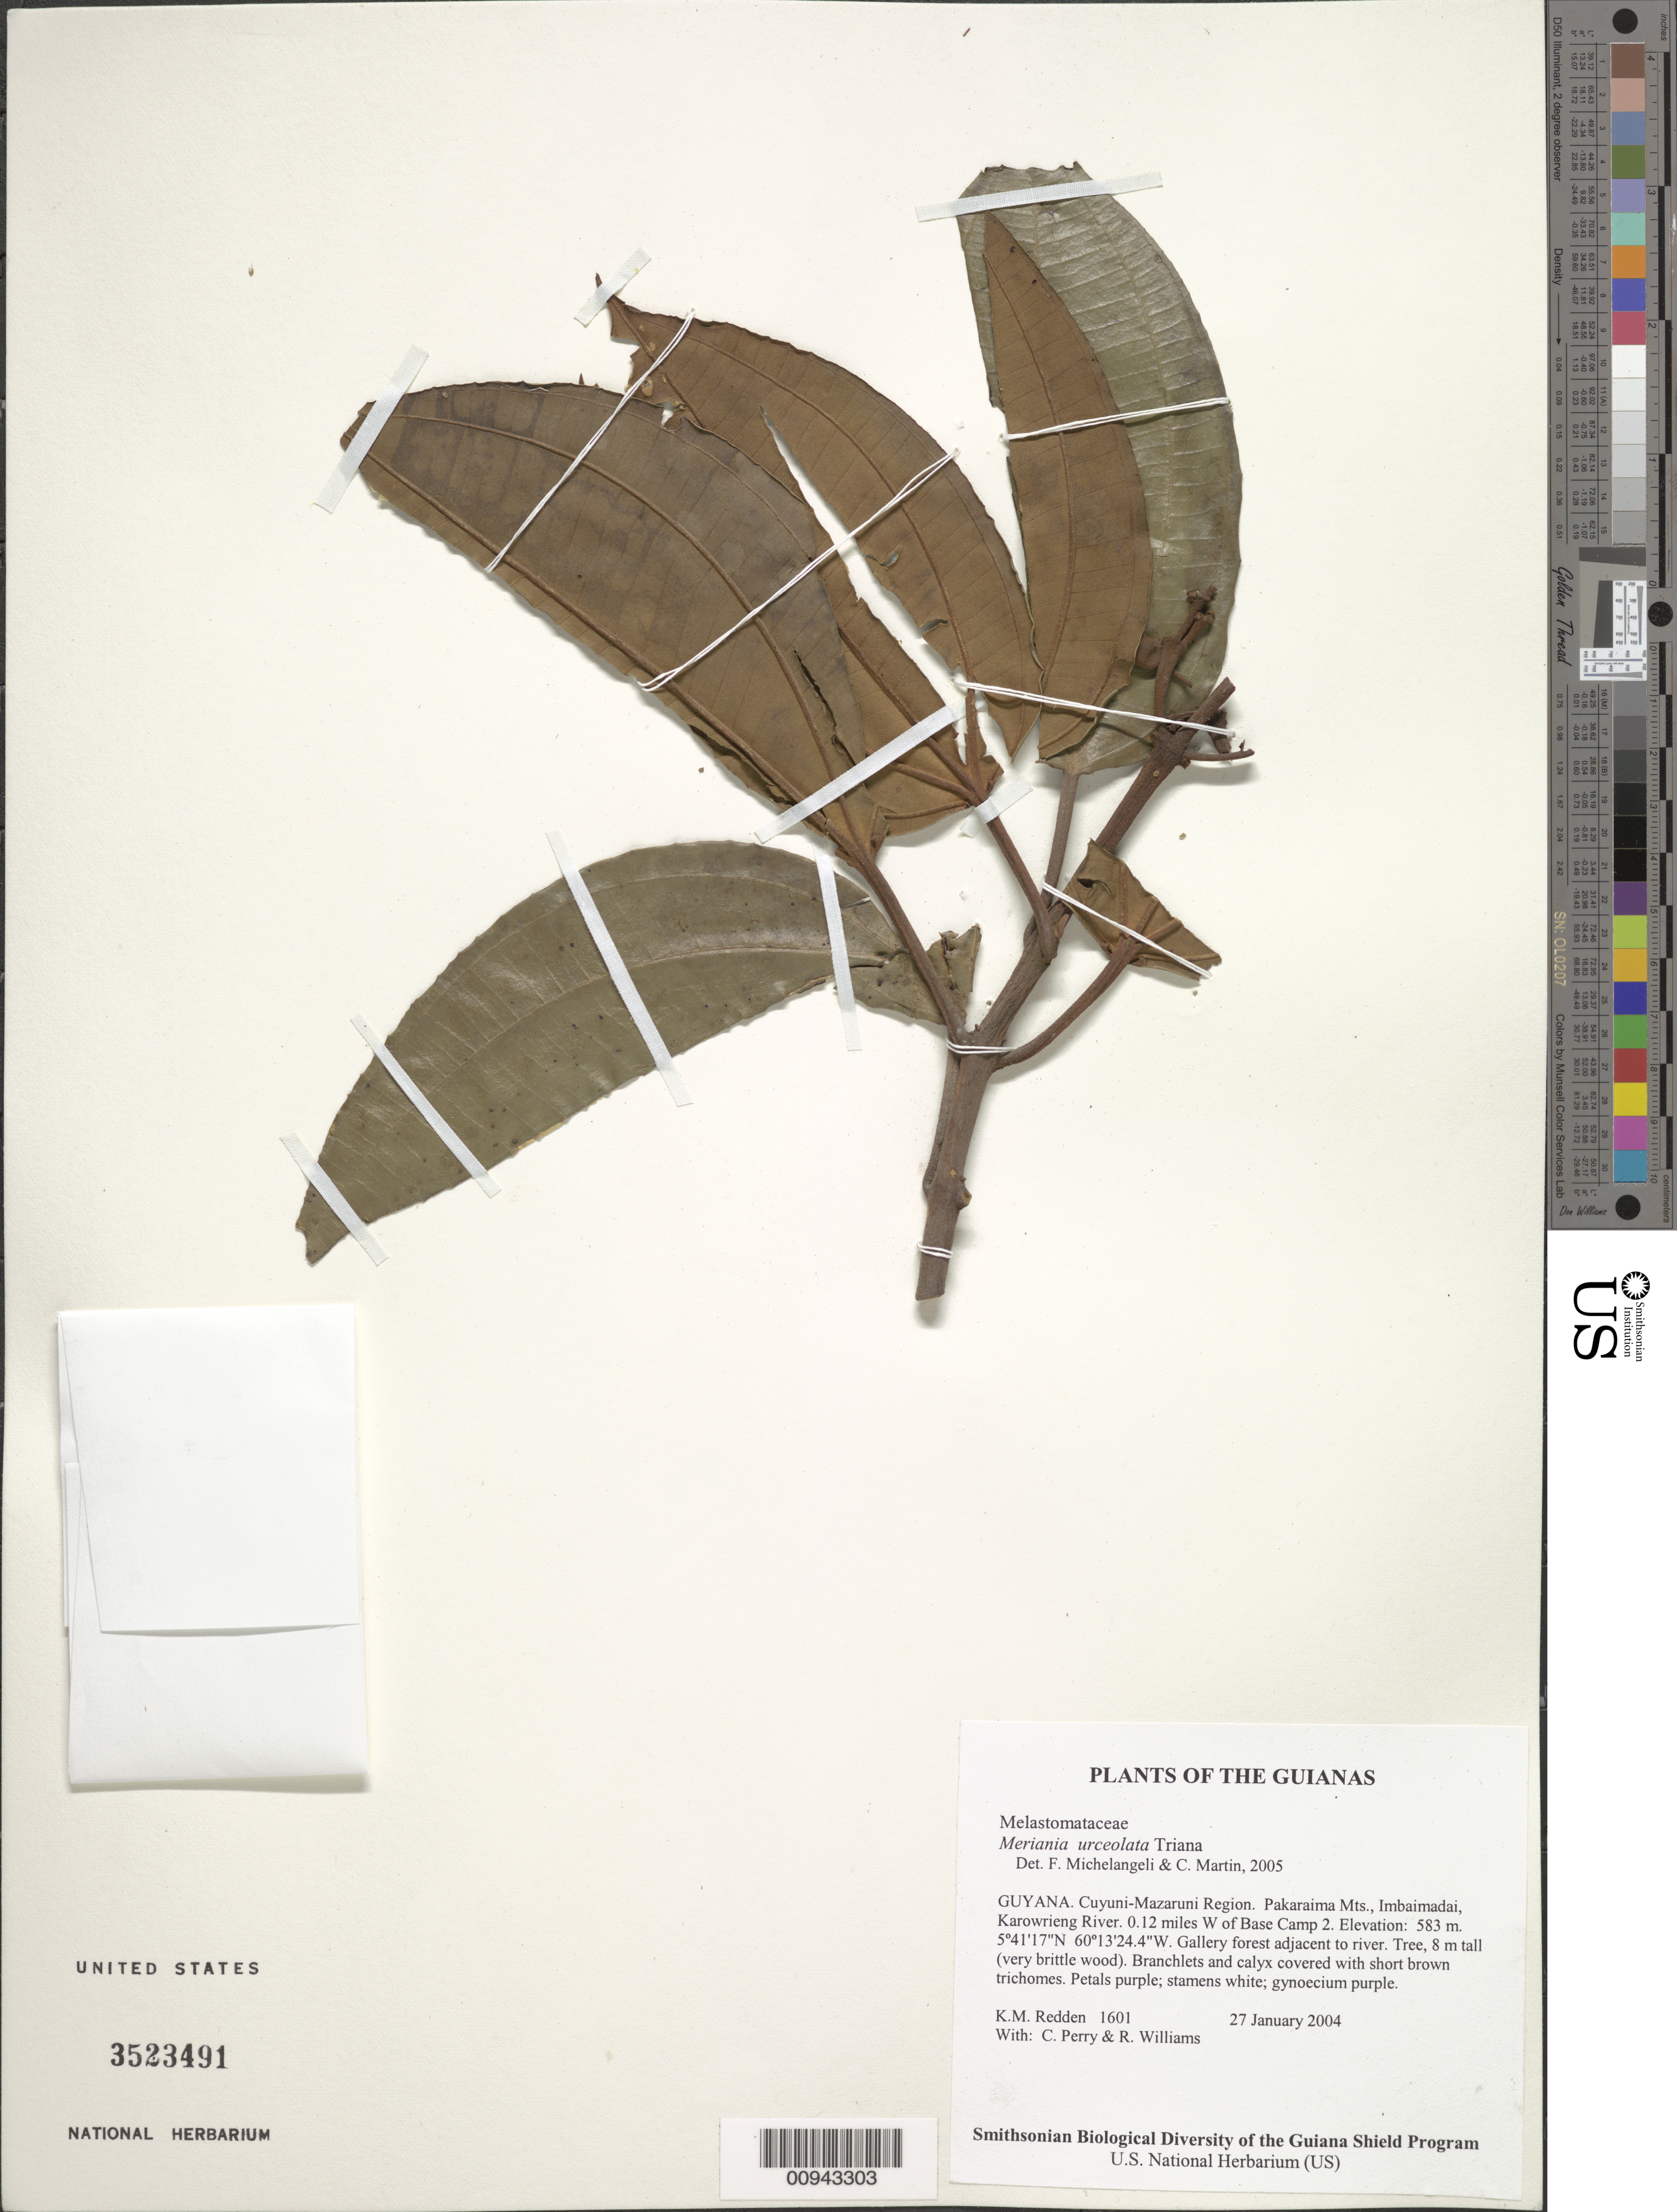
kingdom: Plantae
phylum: Tracheophyta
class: Magnoliopsida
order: Myrtales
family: Melastomataceae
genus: Meriania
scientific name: Meriania urceolata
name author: Triana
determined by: Michelangeli, F. A.; Martin, C.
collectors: K. M. Redden, C. Perry & R. Williams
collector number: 1601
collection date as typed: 27 January 2004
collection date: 2004-01-27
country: Guyana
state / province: Cuyuni-Mazaruni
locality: Pakaraima Mts., Imbaimadai, Karowrieng River. 0.12 miles W of Base Camp 2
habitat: Gallery forest adjacent to river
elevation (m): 583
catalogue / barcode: US 3523491